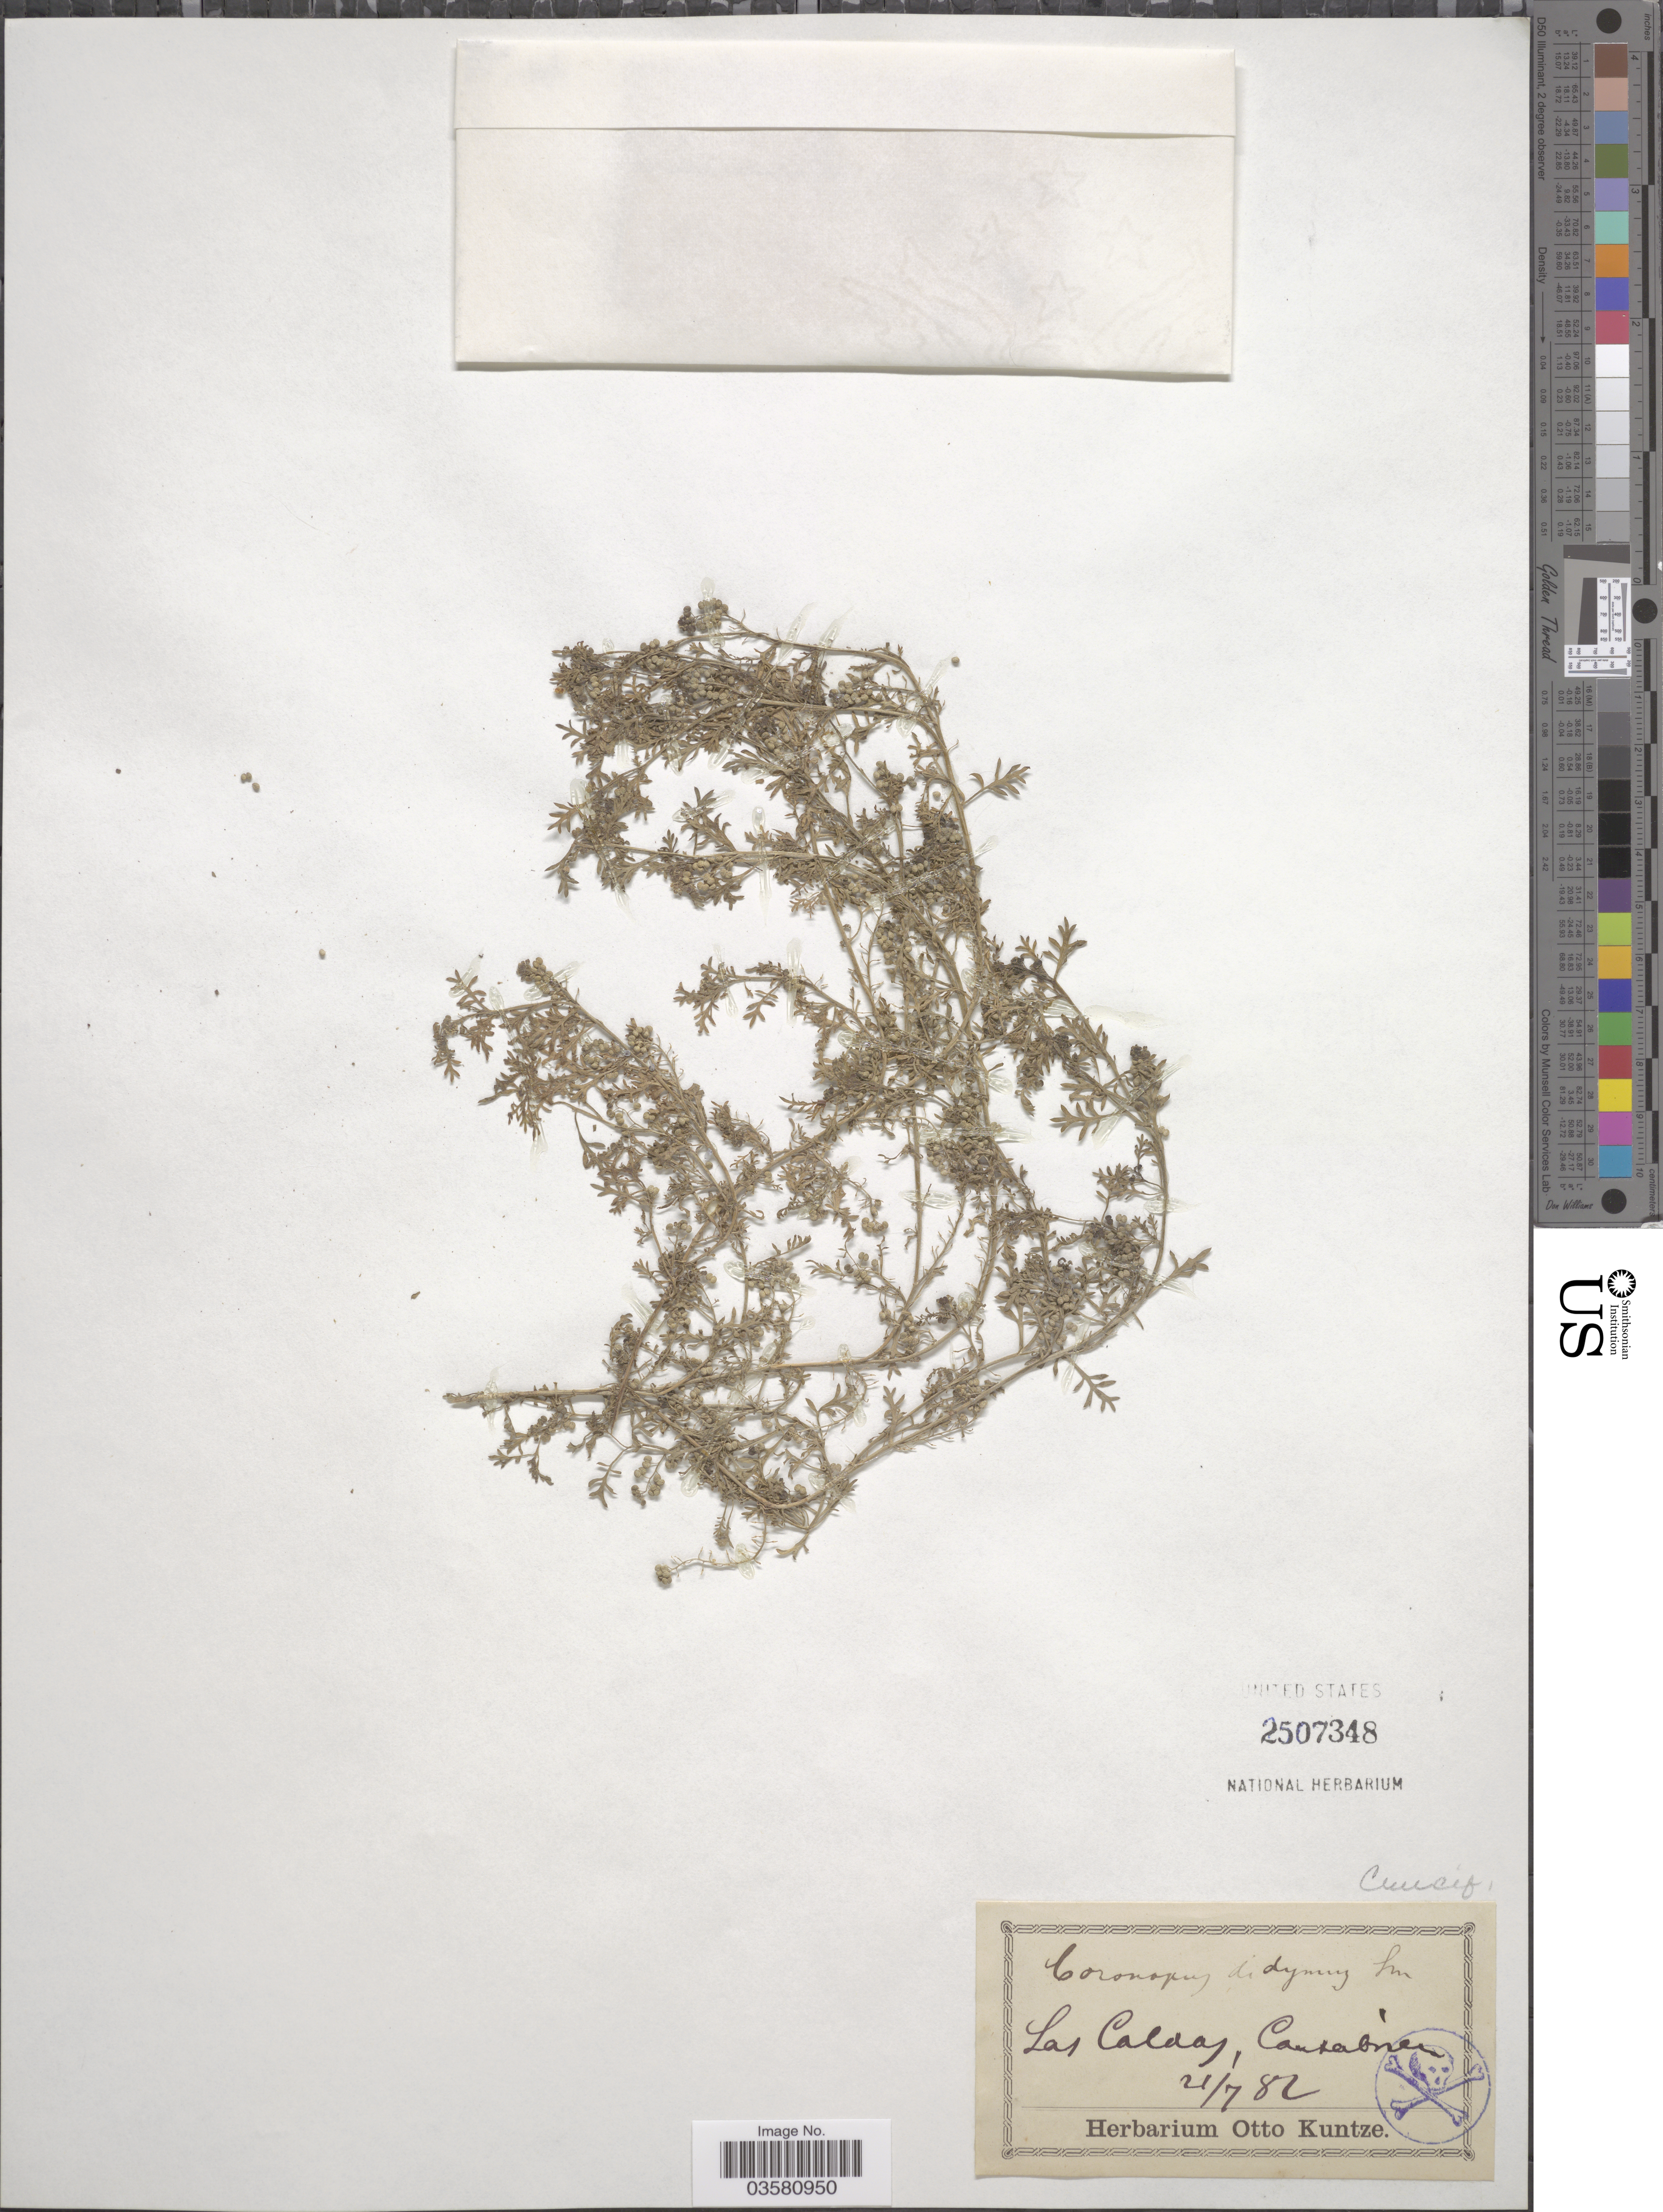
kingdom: Plantae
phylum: Tracheophyta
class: Magnoliopsida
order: Brassicales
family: Brassicaceae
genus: Lepidium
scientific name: Lepidium didymum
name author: L.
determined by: Strong, M. T., (US), Smithsonian Institution - National Museum of Natural History (UNITED STATES)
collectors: ex herb. Otto Kuntze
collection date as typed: Transcribed d/m/y: 21/7/82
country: Spain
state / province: Cantabria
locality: Las Caldas, Cantabrien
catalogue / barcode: US 2507348